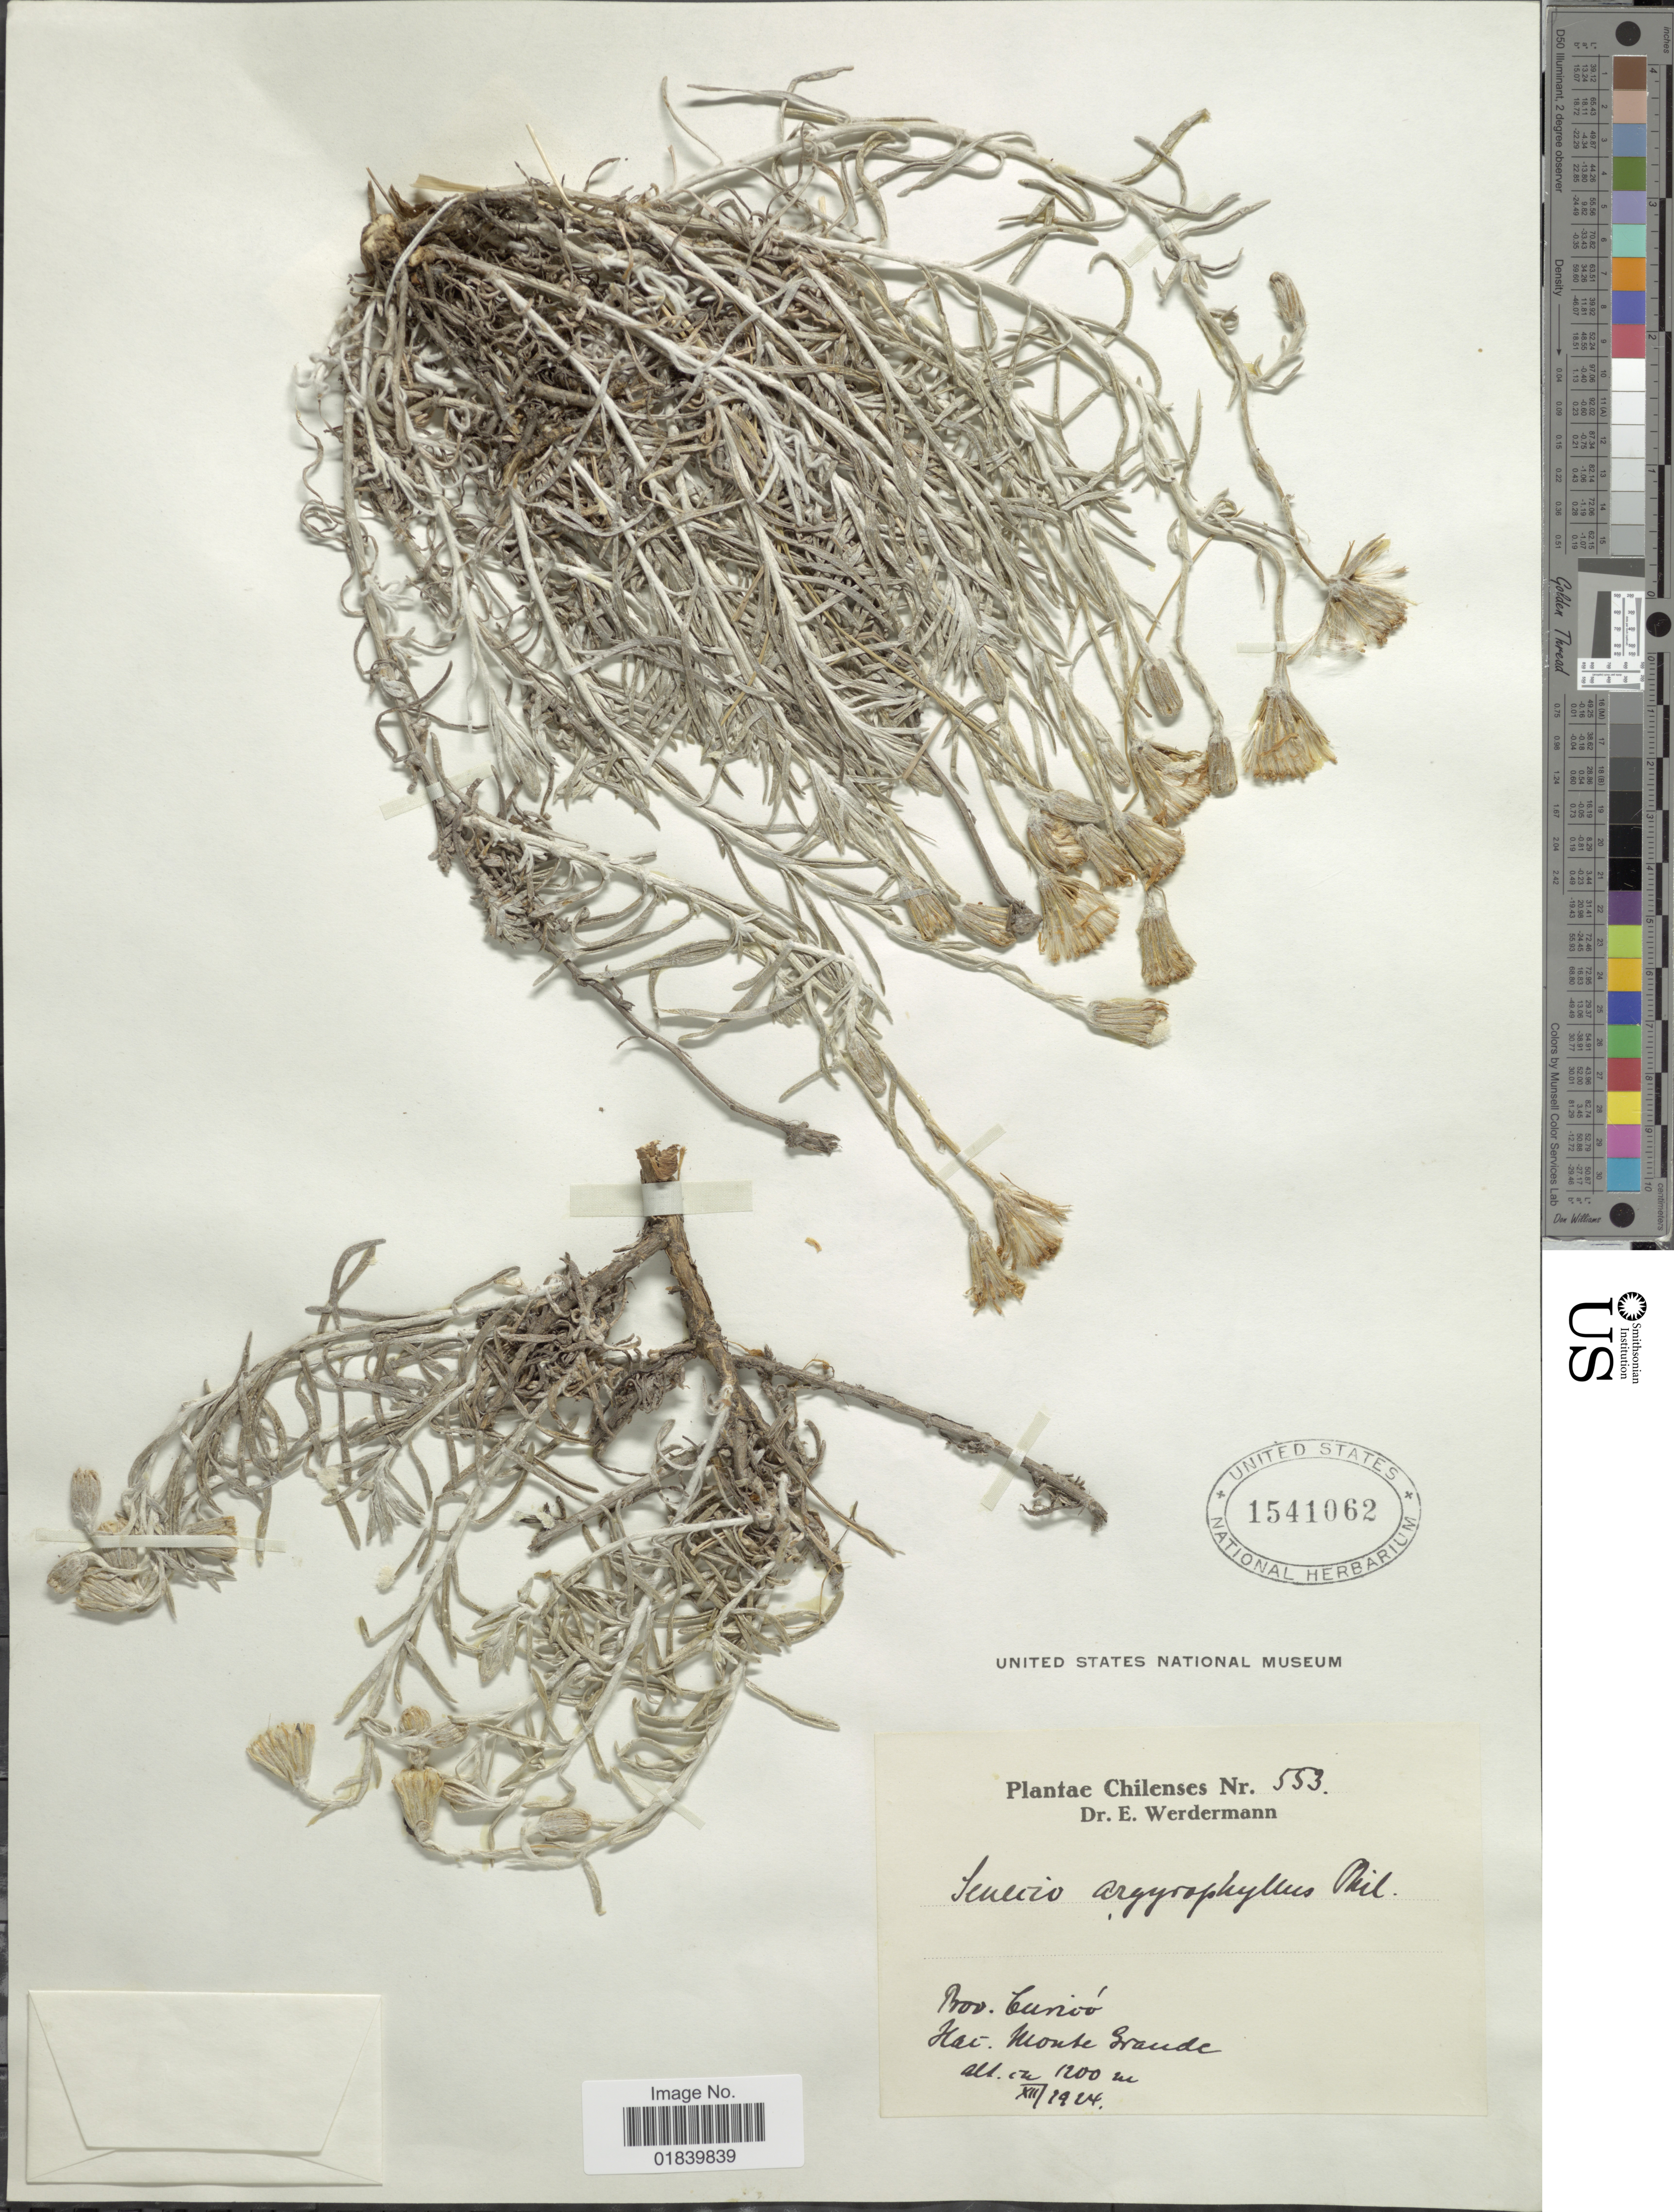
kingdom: Plantae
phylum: Tracheophyta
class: Magnoliopsida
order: Asterales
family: Asteraceae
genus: Senecio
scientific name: Senecio argophyllus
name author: Phil.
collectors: E. Werdermann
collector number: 553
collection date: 1924-12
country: Chile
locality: Chilenses, Prov. Curicó, Hac. Monte Grande.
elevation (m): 1200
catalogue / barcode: US 1541062